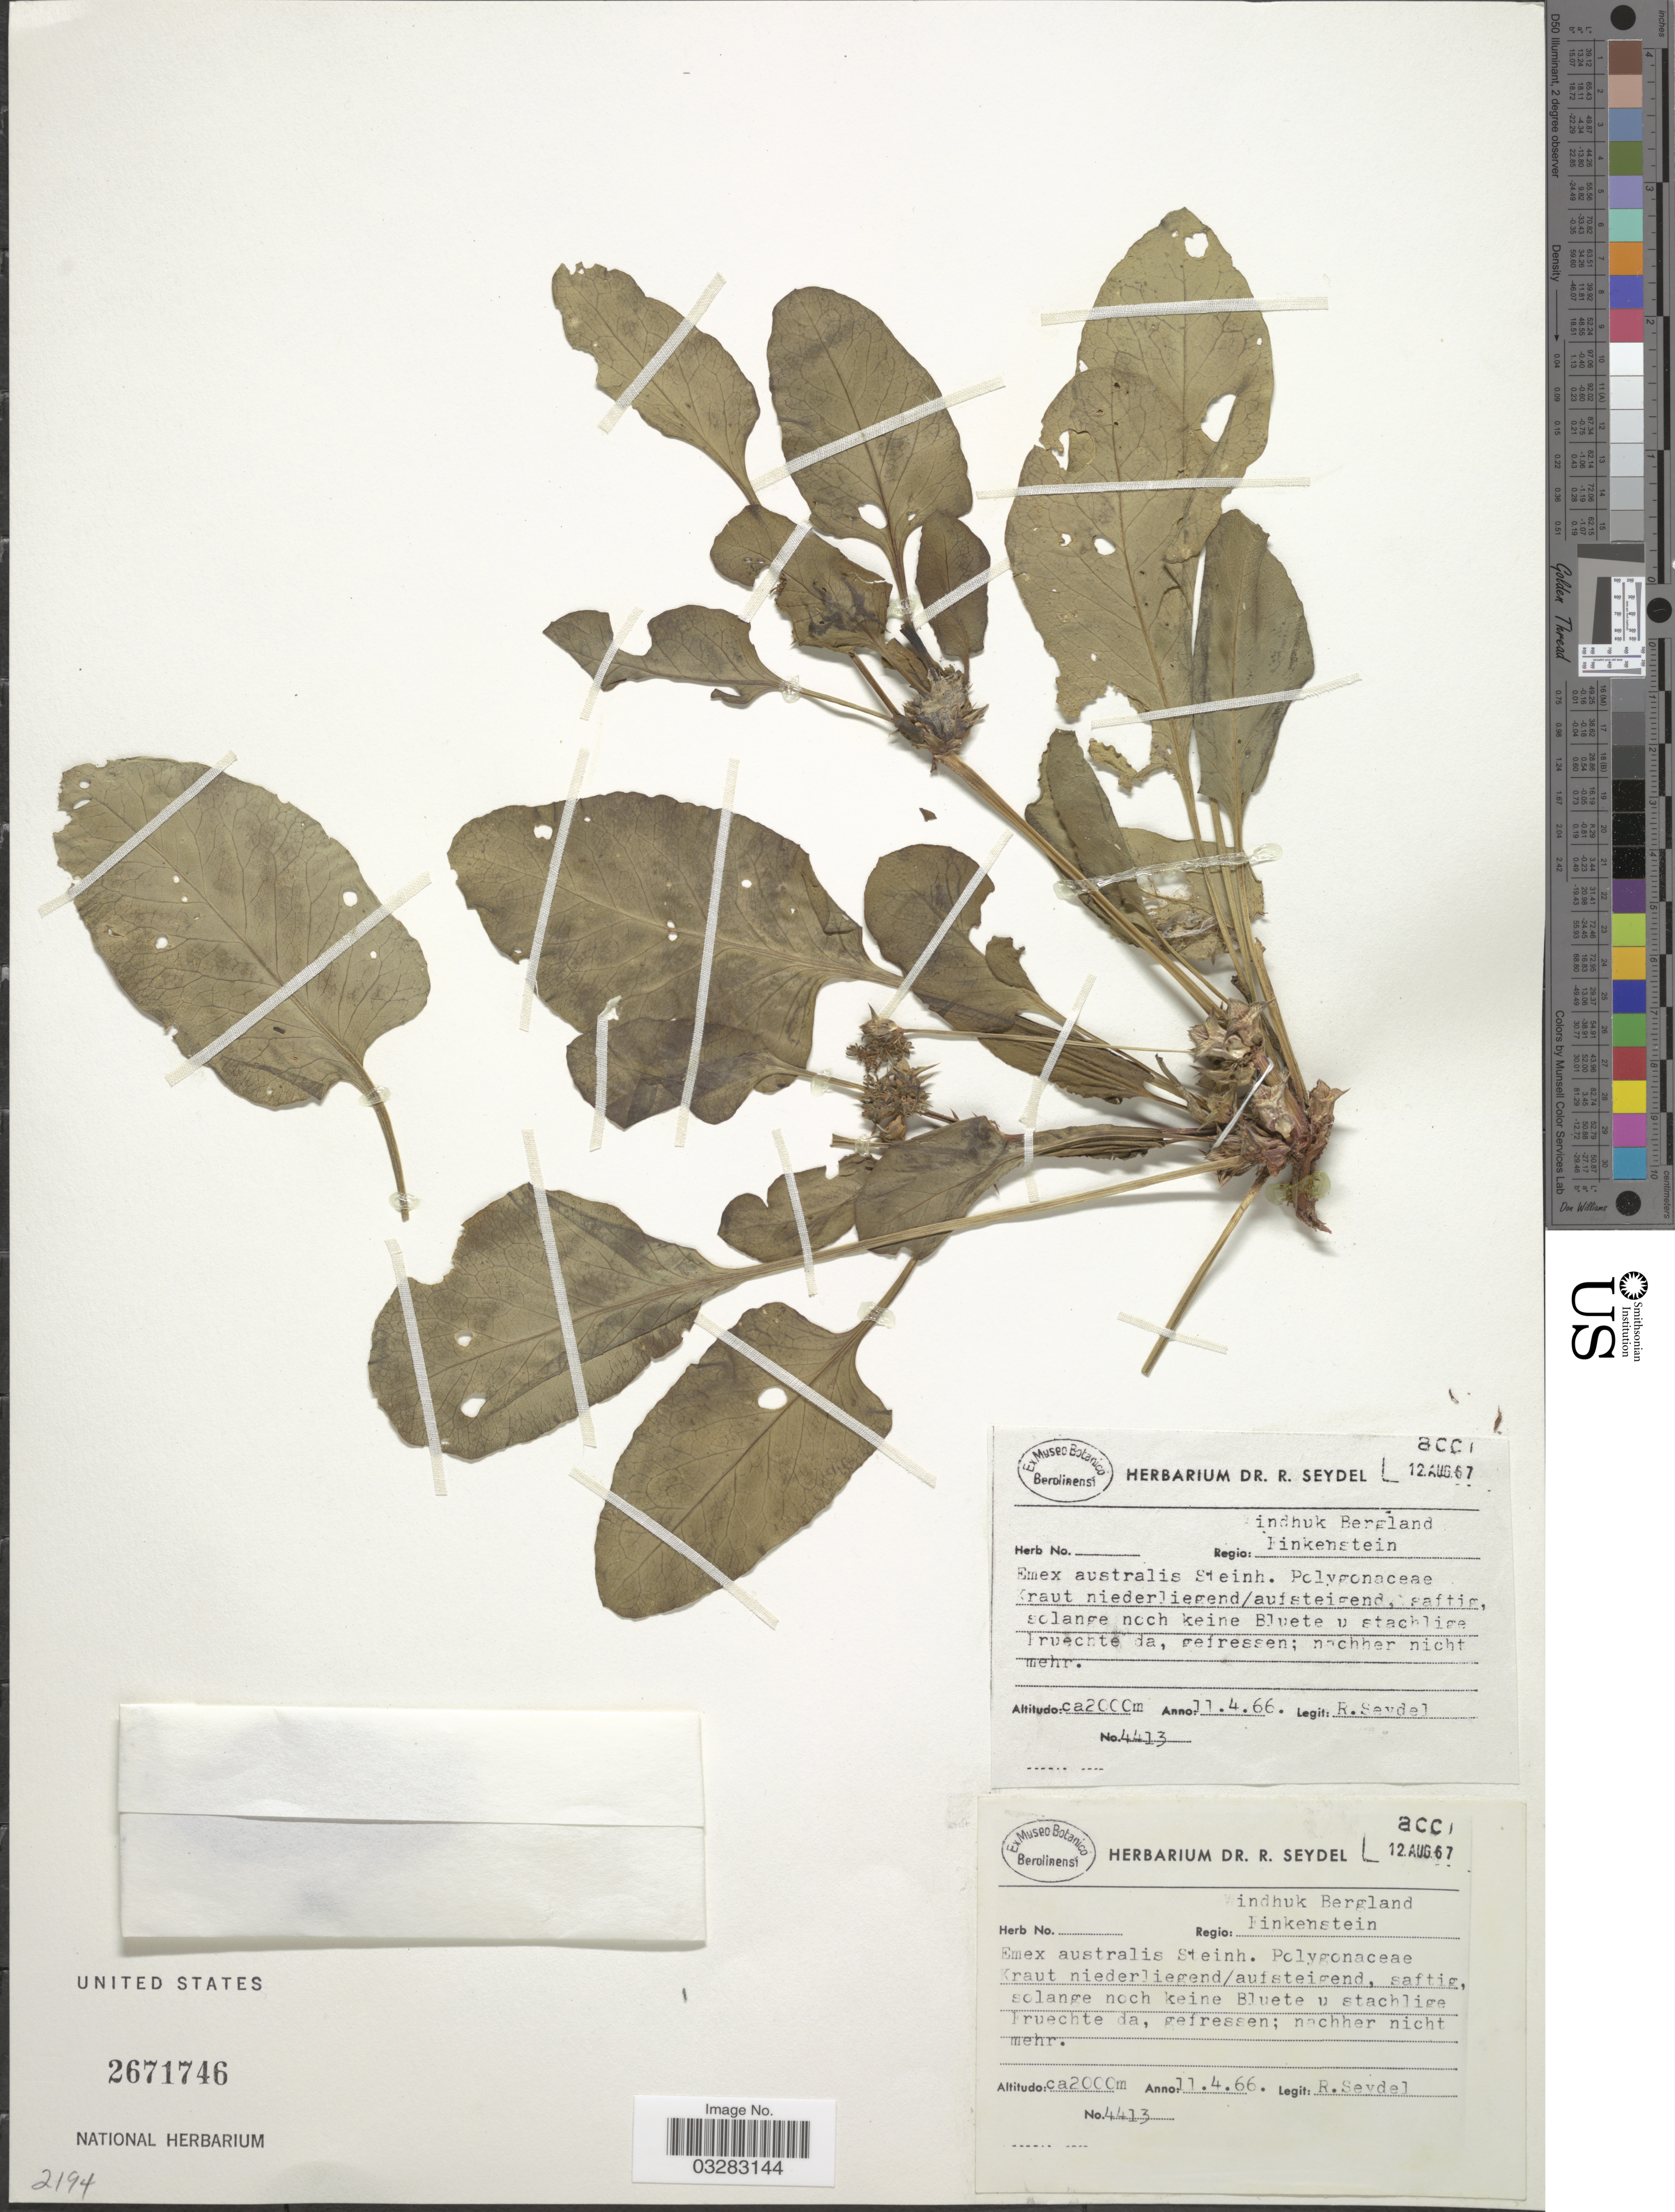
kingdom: Plantae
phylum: Tracheophyta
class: Magnoliopsida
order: Caryophyllales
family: Polygonaceae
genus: Rumex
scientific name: Rumex hypogaeus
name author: T.M. Schust. & Reveal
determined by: Strong, Mark T., (BOT), Smithsonian Institution - National Museum of Natural History (UNITED STATES)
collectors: R. Seydel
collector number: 4413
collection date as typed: Transcribed d/m/y: 11/4/66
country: Namibia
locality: Regio: Windhuk Bergland. Finkenstein. Kraut niederliegend/aufsteigend, saftig, solange noch keine Bluete u stachlige Feuchte da, gefressen.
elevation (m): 2000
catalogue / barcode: US 2671746